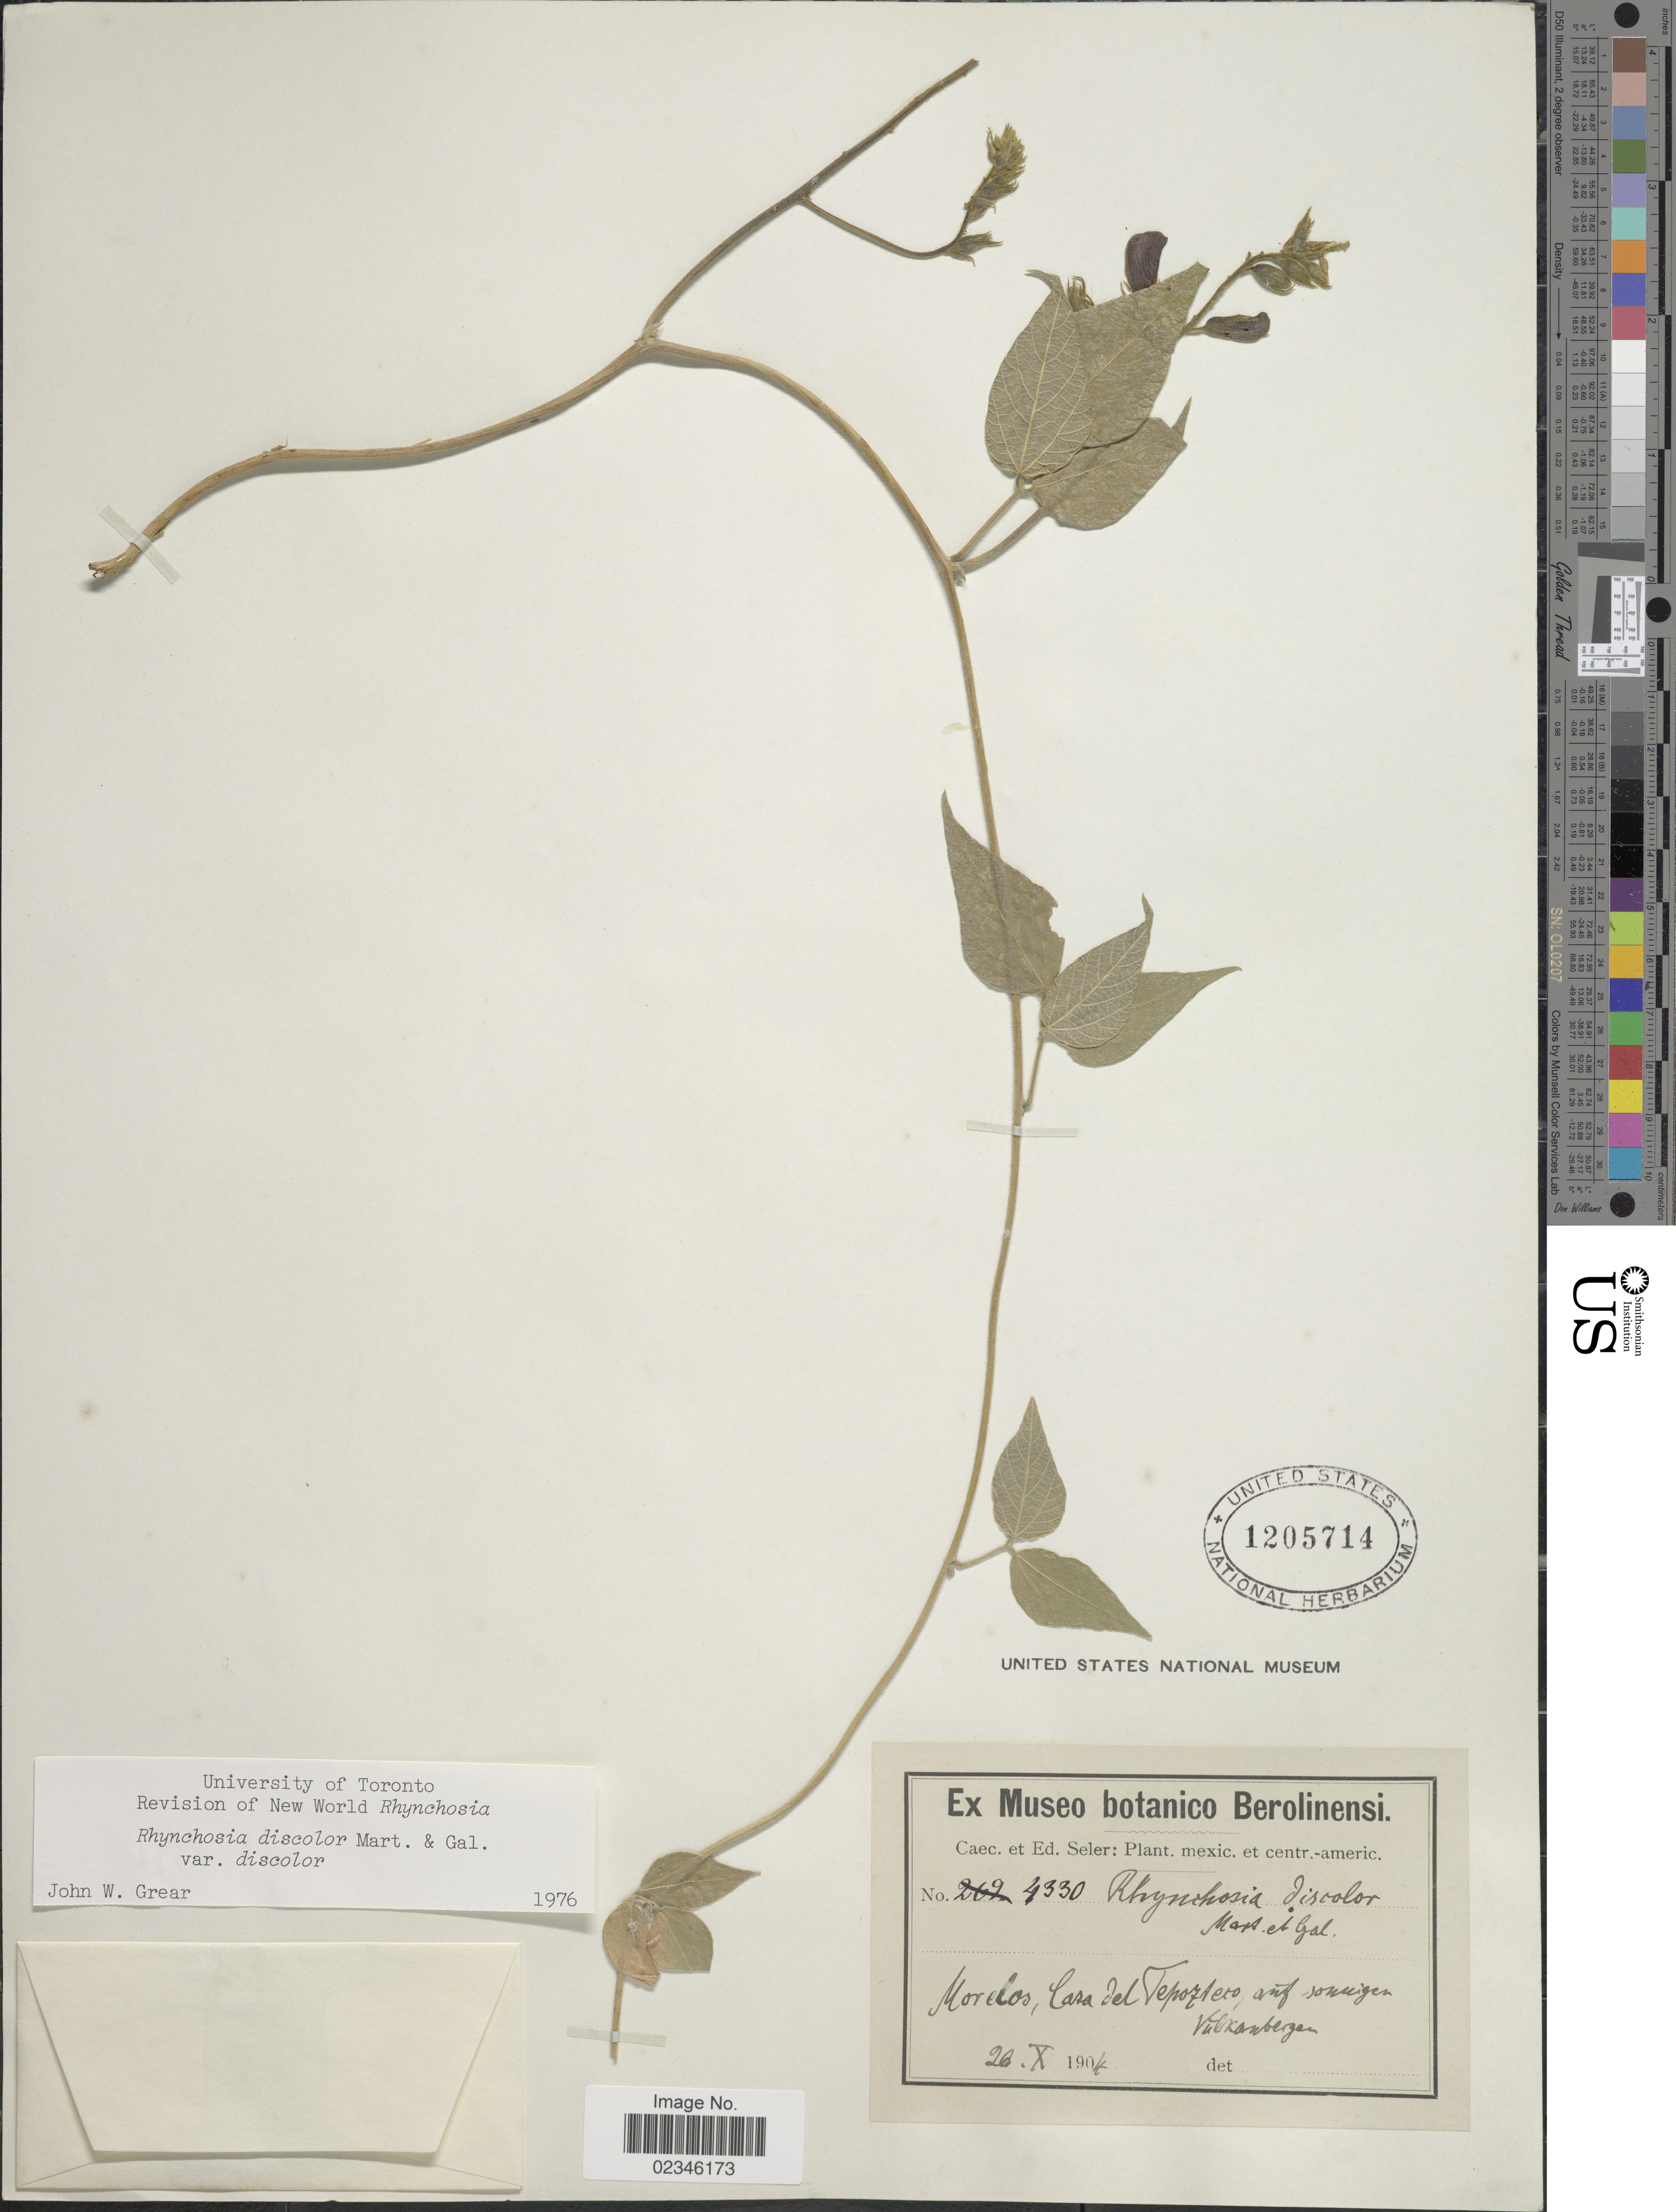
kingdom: Plantae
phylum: Tracheophyta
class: Magnoliopsida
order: Fabales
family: Fabaceae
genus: Rhynchosia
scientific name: Rhynchosia discolor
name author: M. Martens & Galeotti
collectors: ex Museo Botanico Berolinensi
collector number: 4330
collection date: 1904-10-26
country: Mexico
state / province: Morelos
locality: Casa del Tepozteco auf sounigen Vulkanbergen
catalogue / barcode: US 1205714